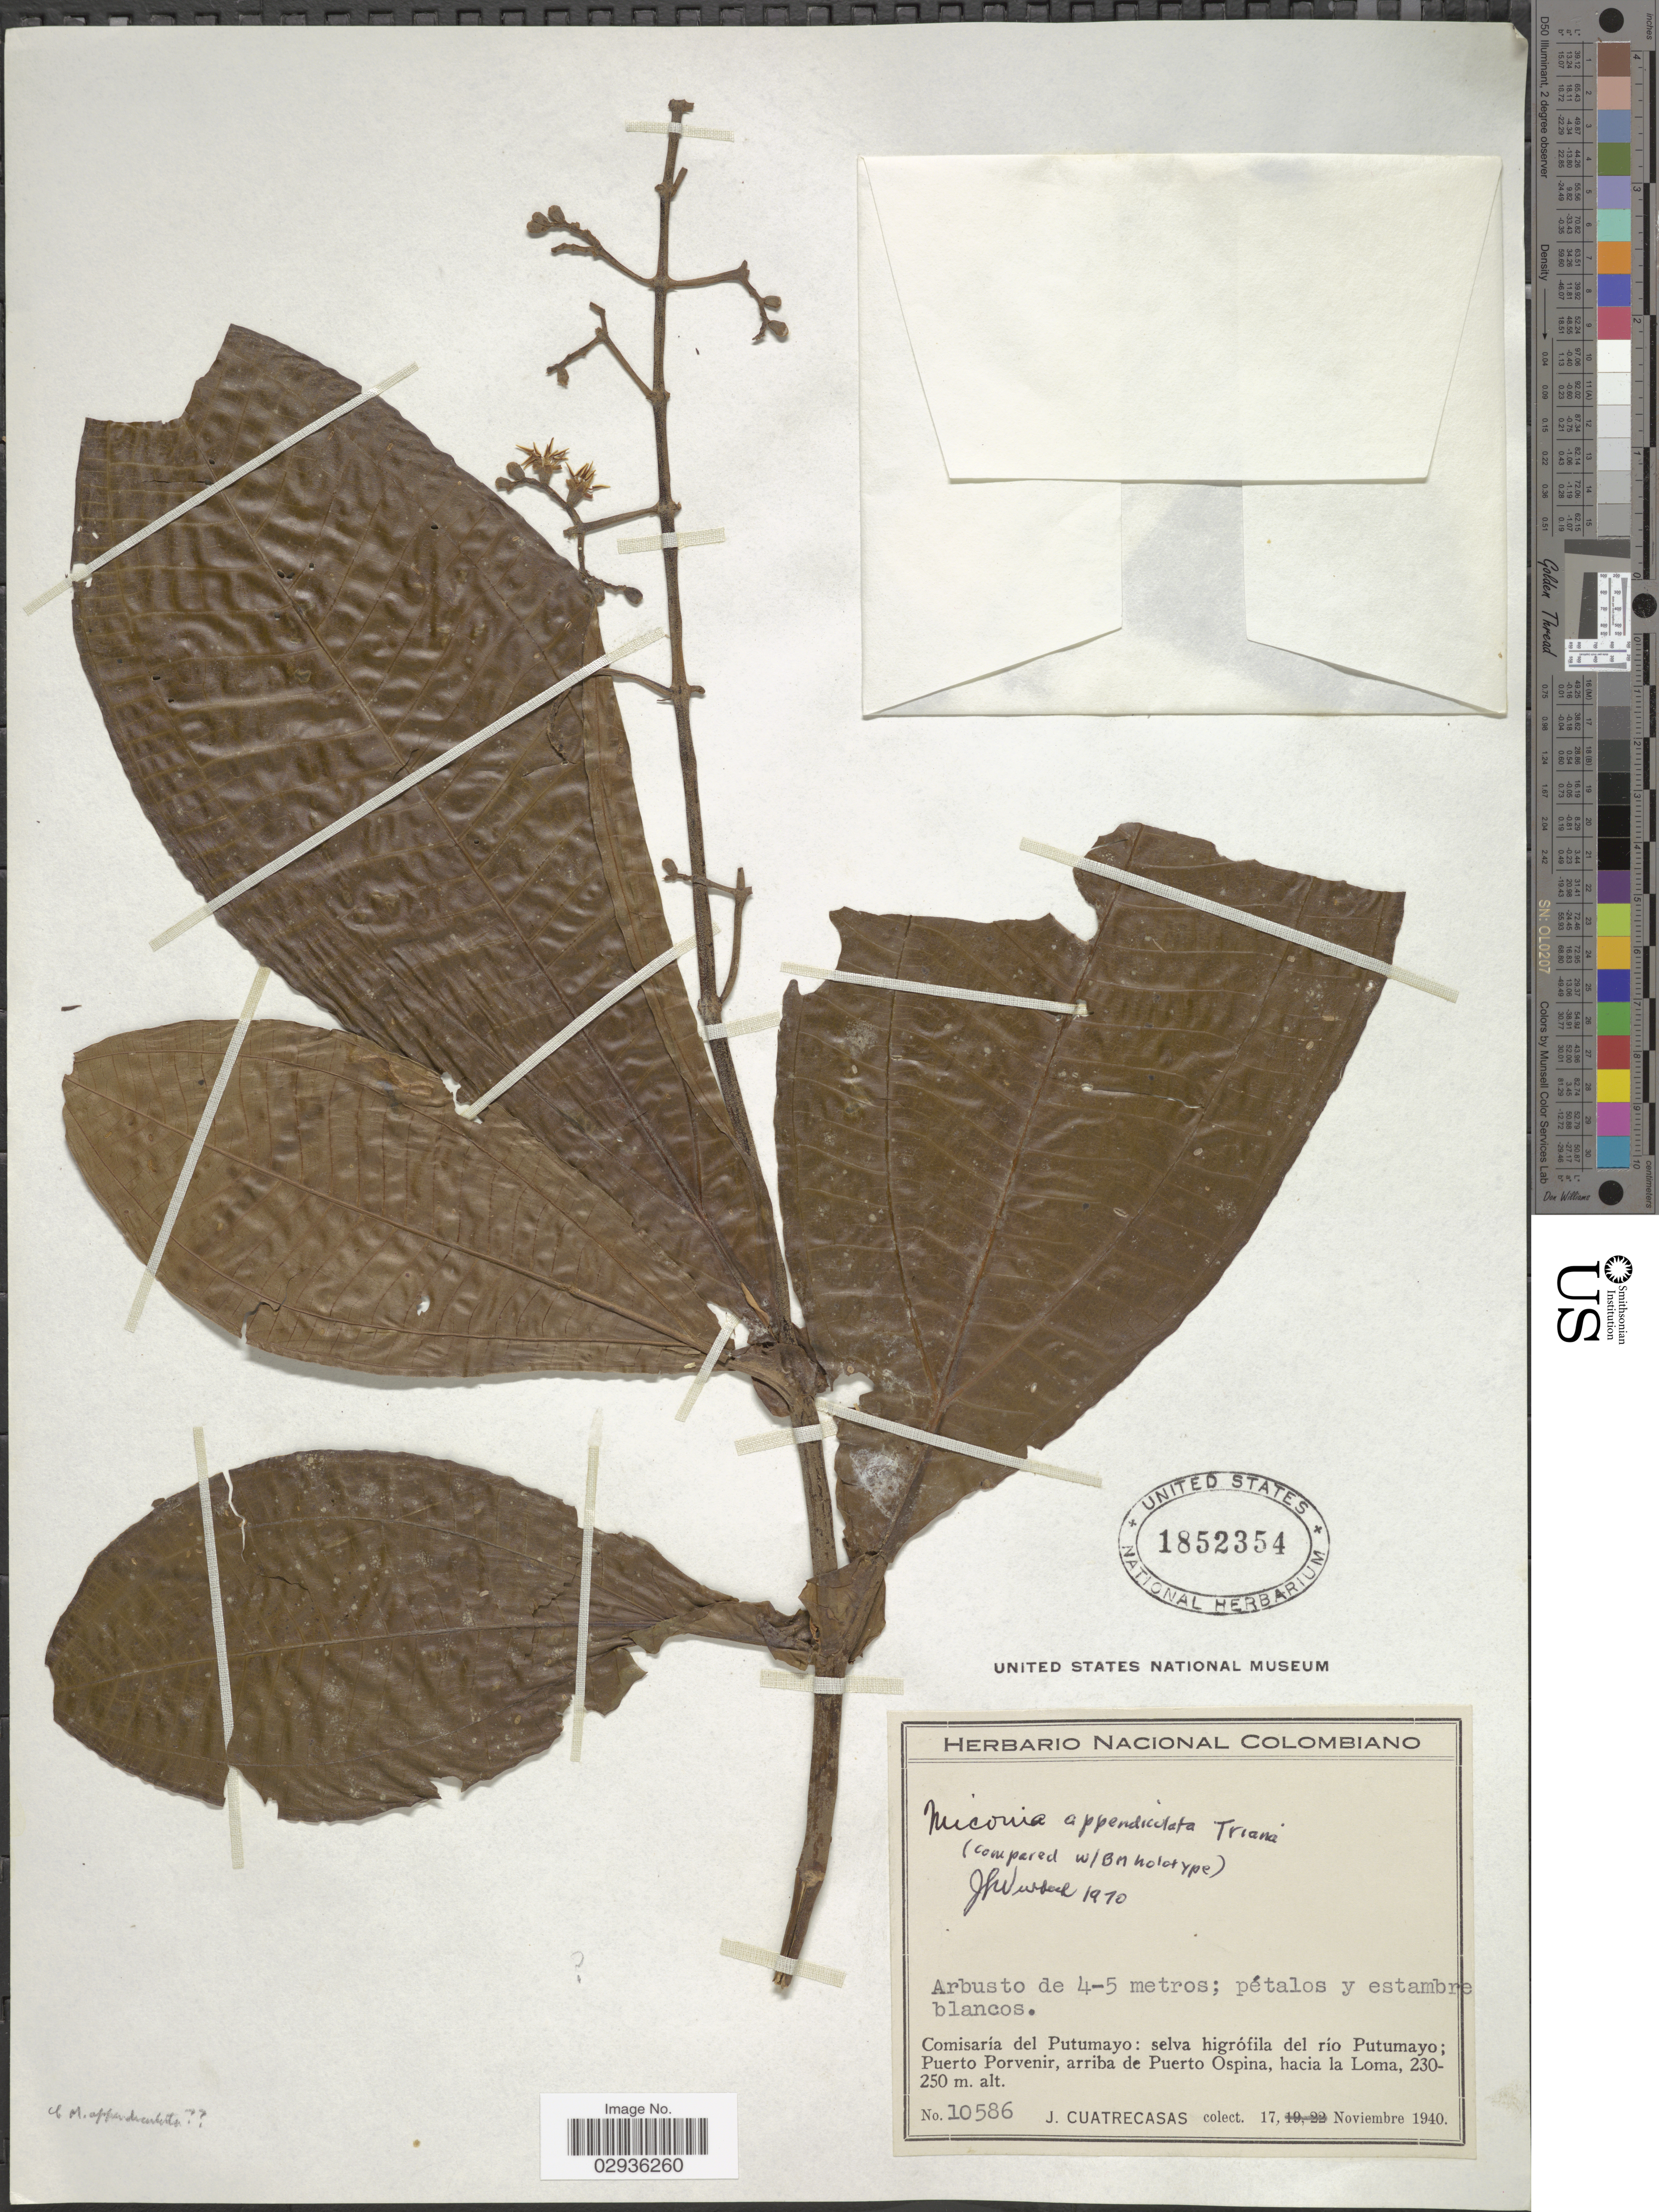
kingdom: Plantae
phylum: Tracheophyta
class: Magnoliopsida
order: Myrtales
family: Melastomataceae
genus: Miconia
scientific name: Miconia appendiculata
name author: Triana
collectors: J. Cuatrecasas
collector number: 10586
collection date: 1940-11-17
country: Colombia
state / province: Putumayo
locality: Comisaría del Putumayo: selva higrófila del río Putumayo; Puerto Porvenir, arriba de Puerto Ospina, hacia la Loma.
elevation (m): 230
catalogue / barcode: US 1852354